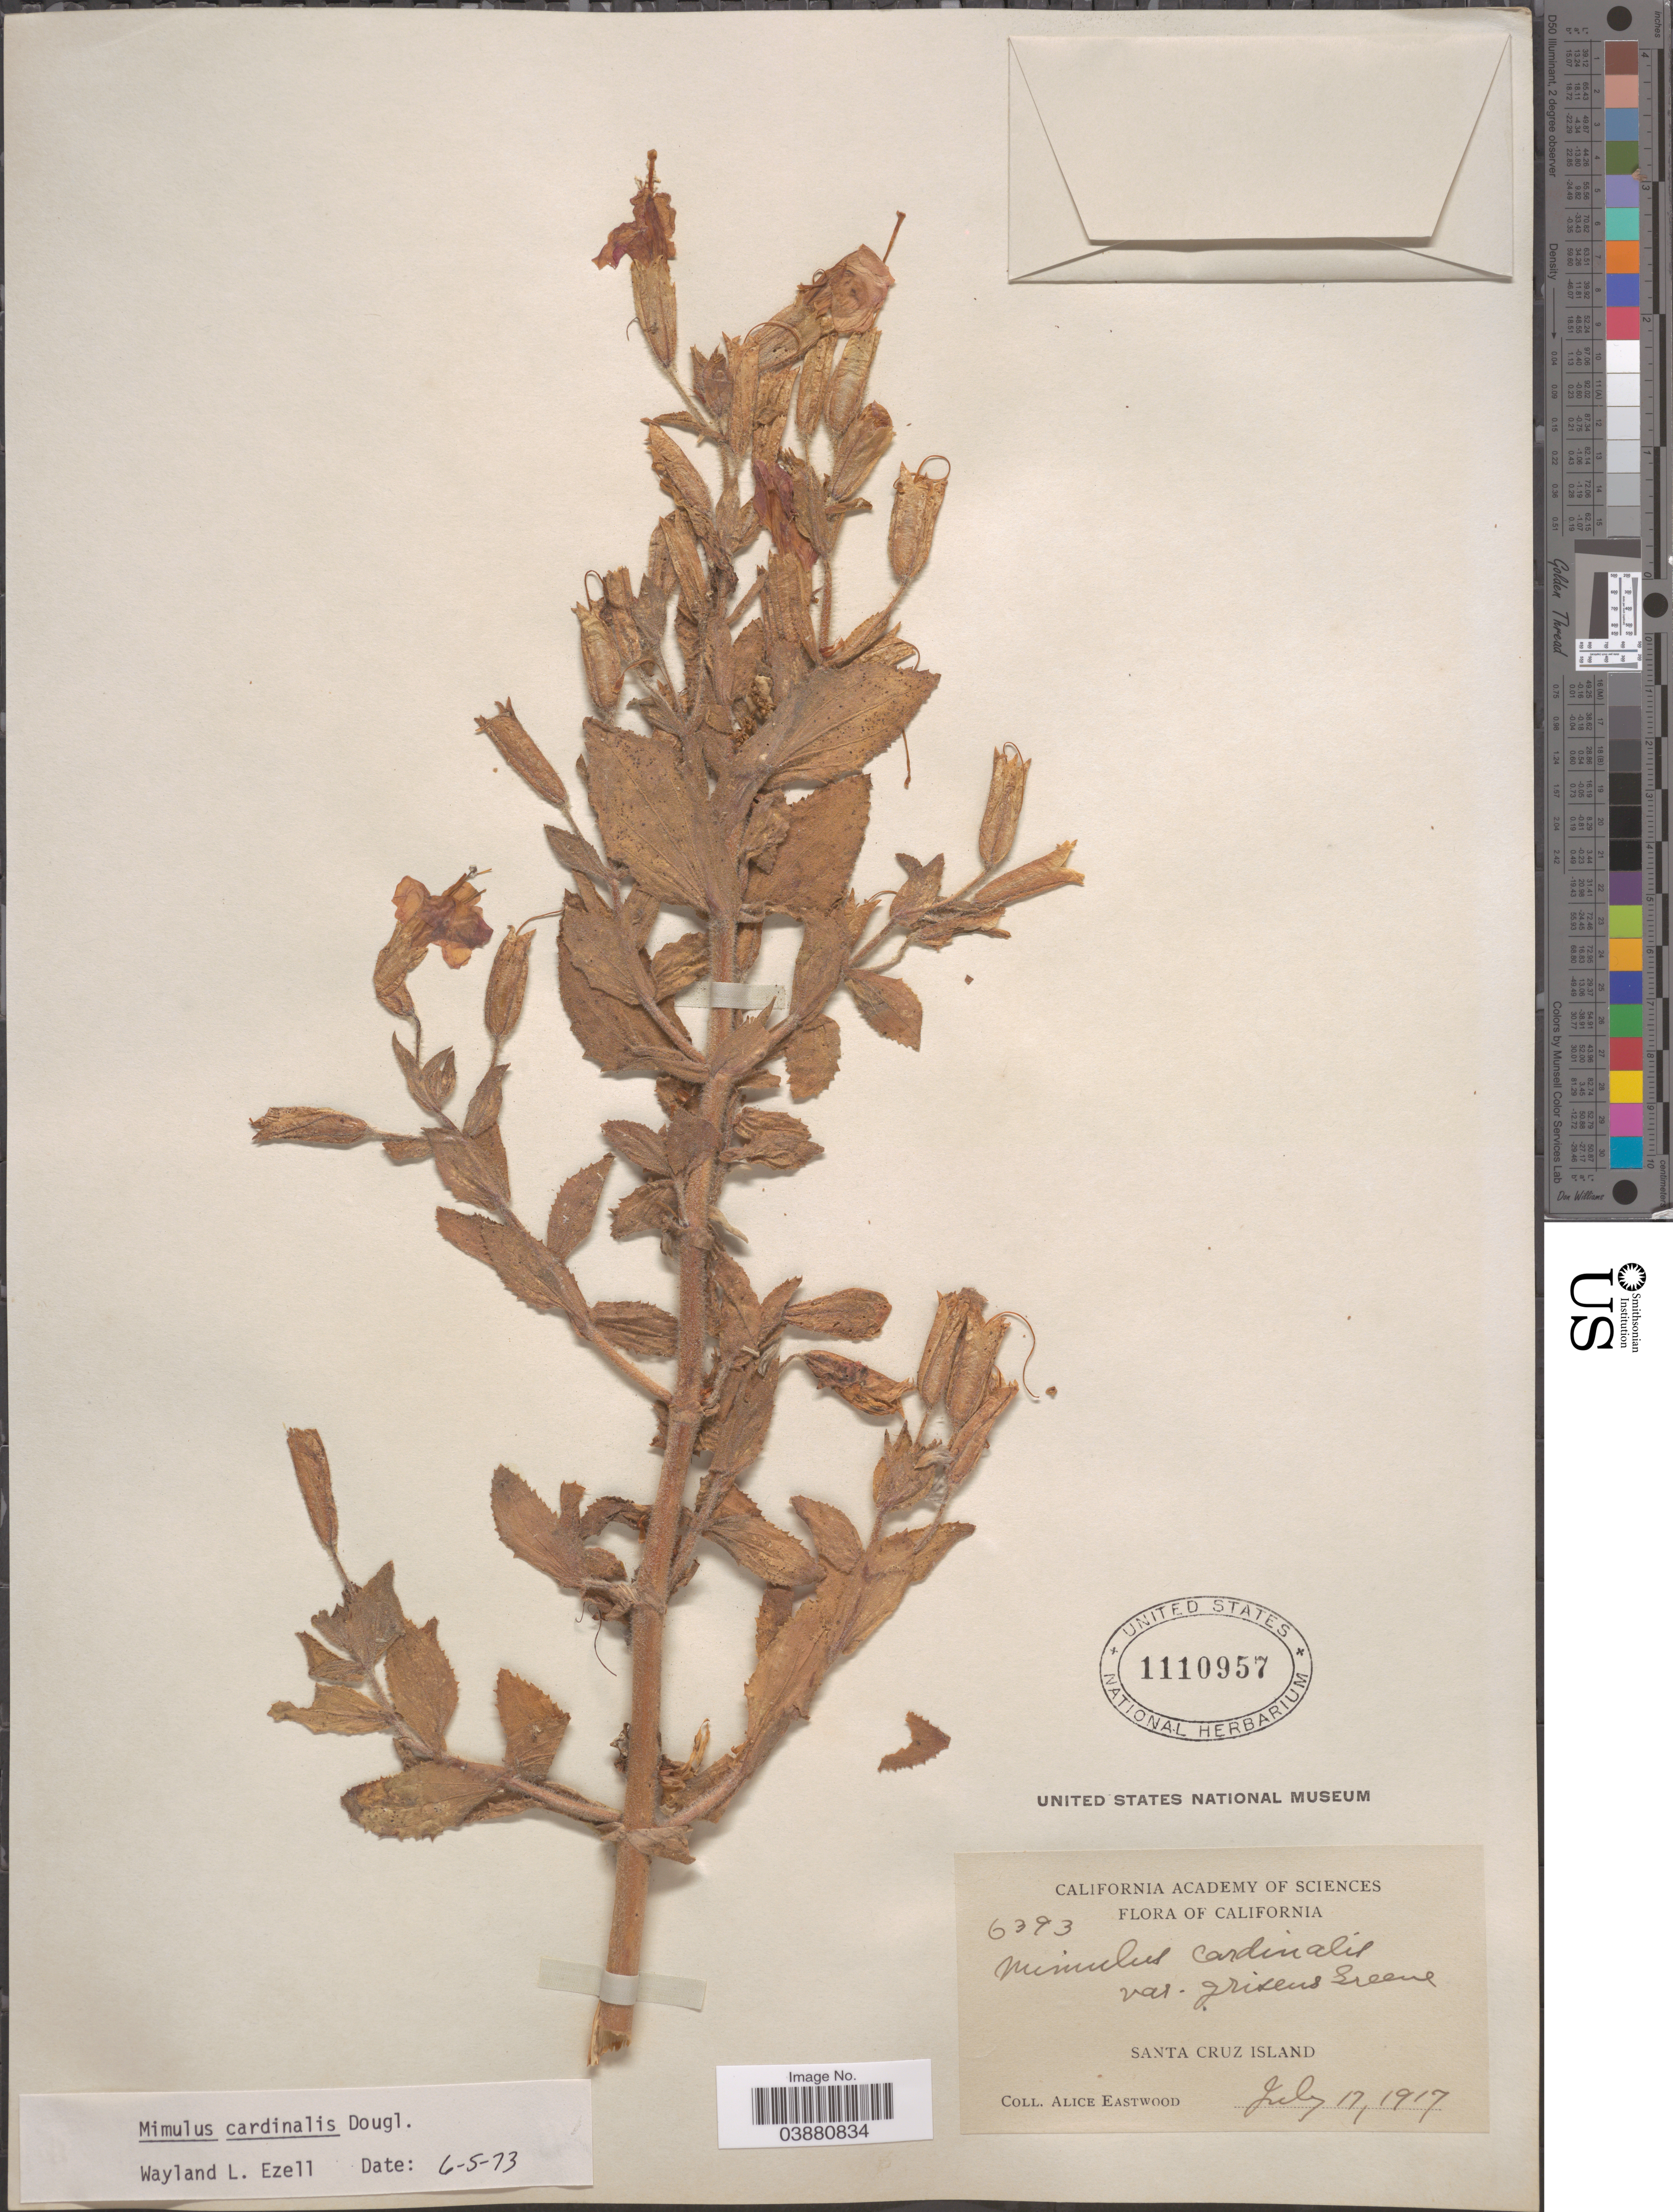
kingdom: Plantae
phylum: Tracheophyta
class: Magnoliopsida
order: Lamiales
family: Phrymaceae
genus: Mimulus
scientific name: Mimulus cardinalis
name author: Douglas ex Benth.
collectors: A. Eastwood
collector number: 6393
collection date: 1917-07-17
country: United States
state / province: California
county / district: Santa Barbara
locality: Santa Cruz Island.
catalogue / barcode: US 1110957